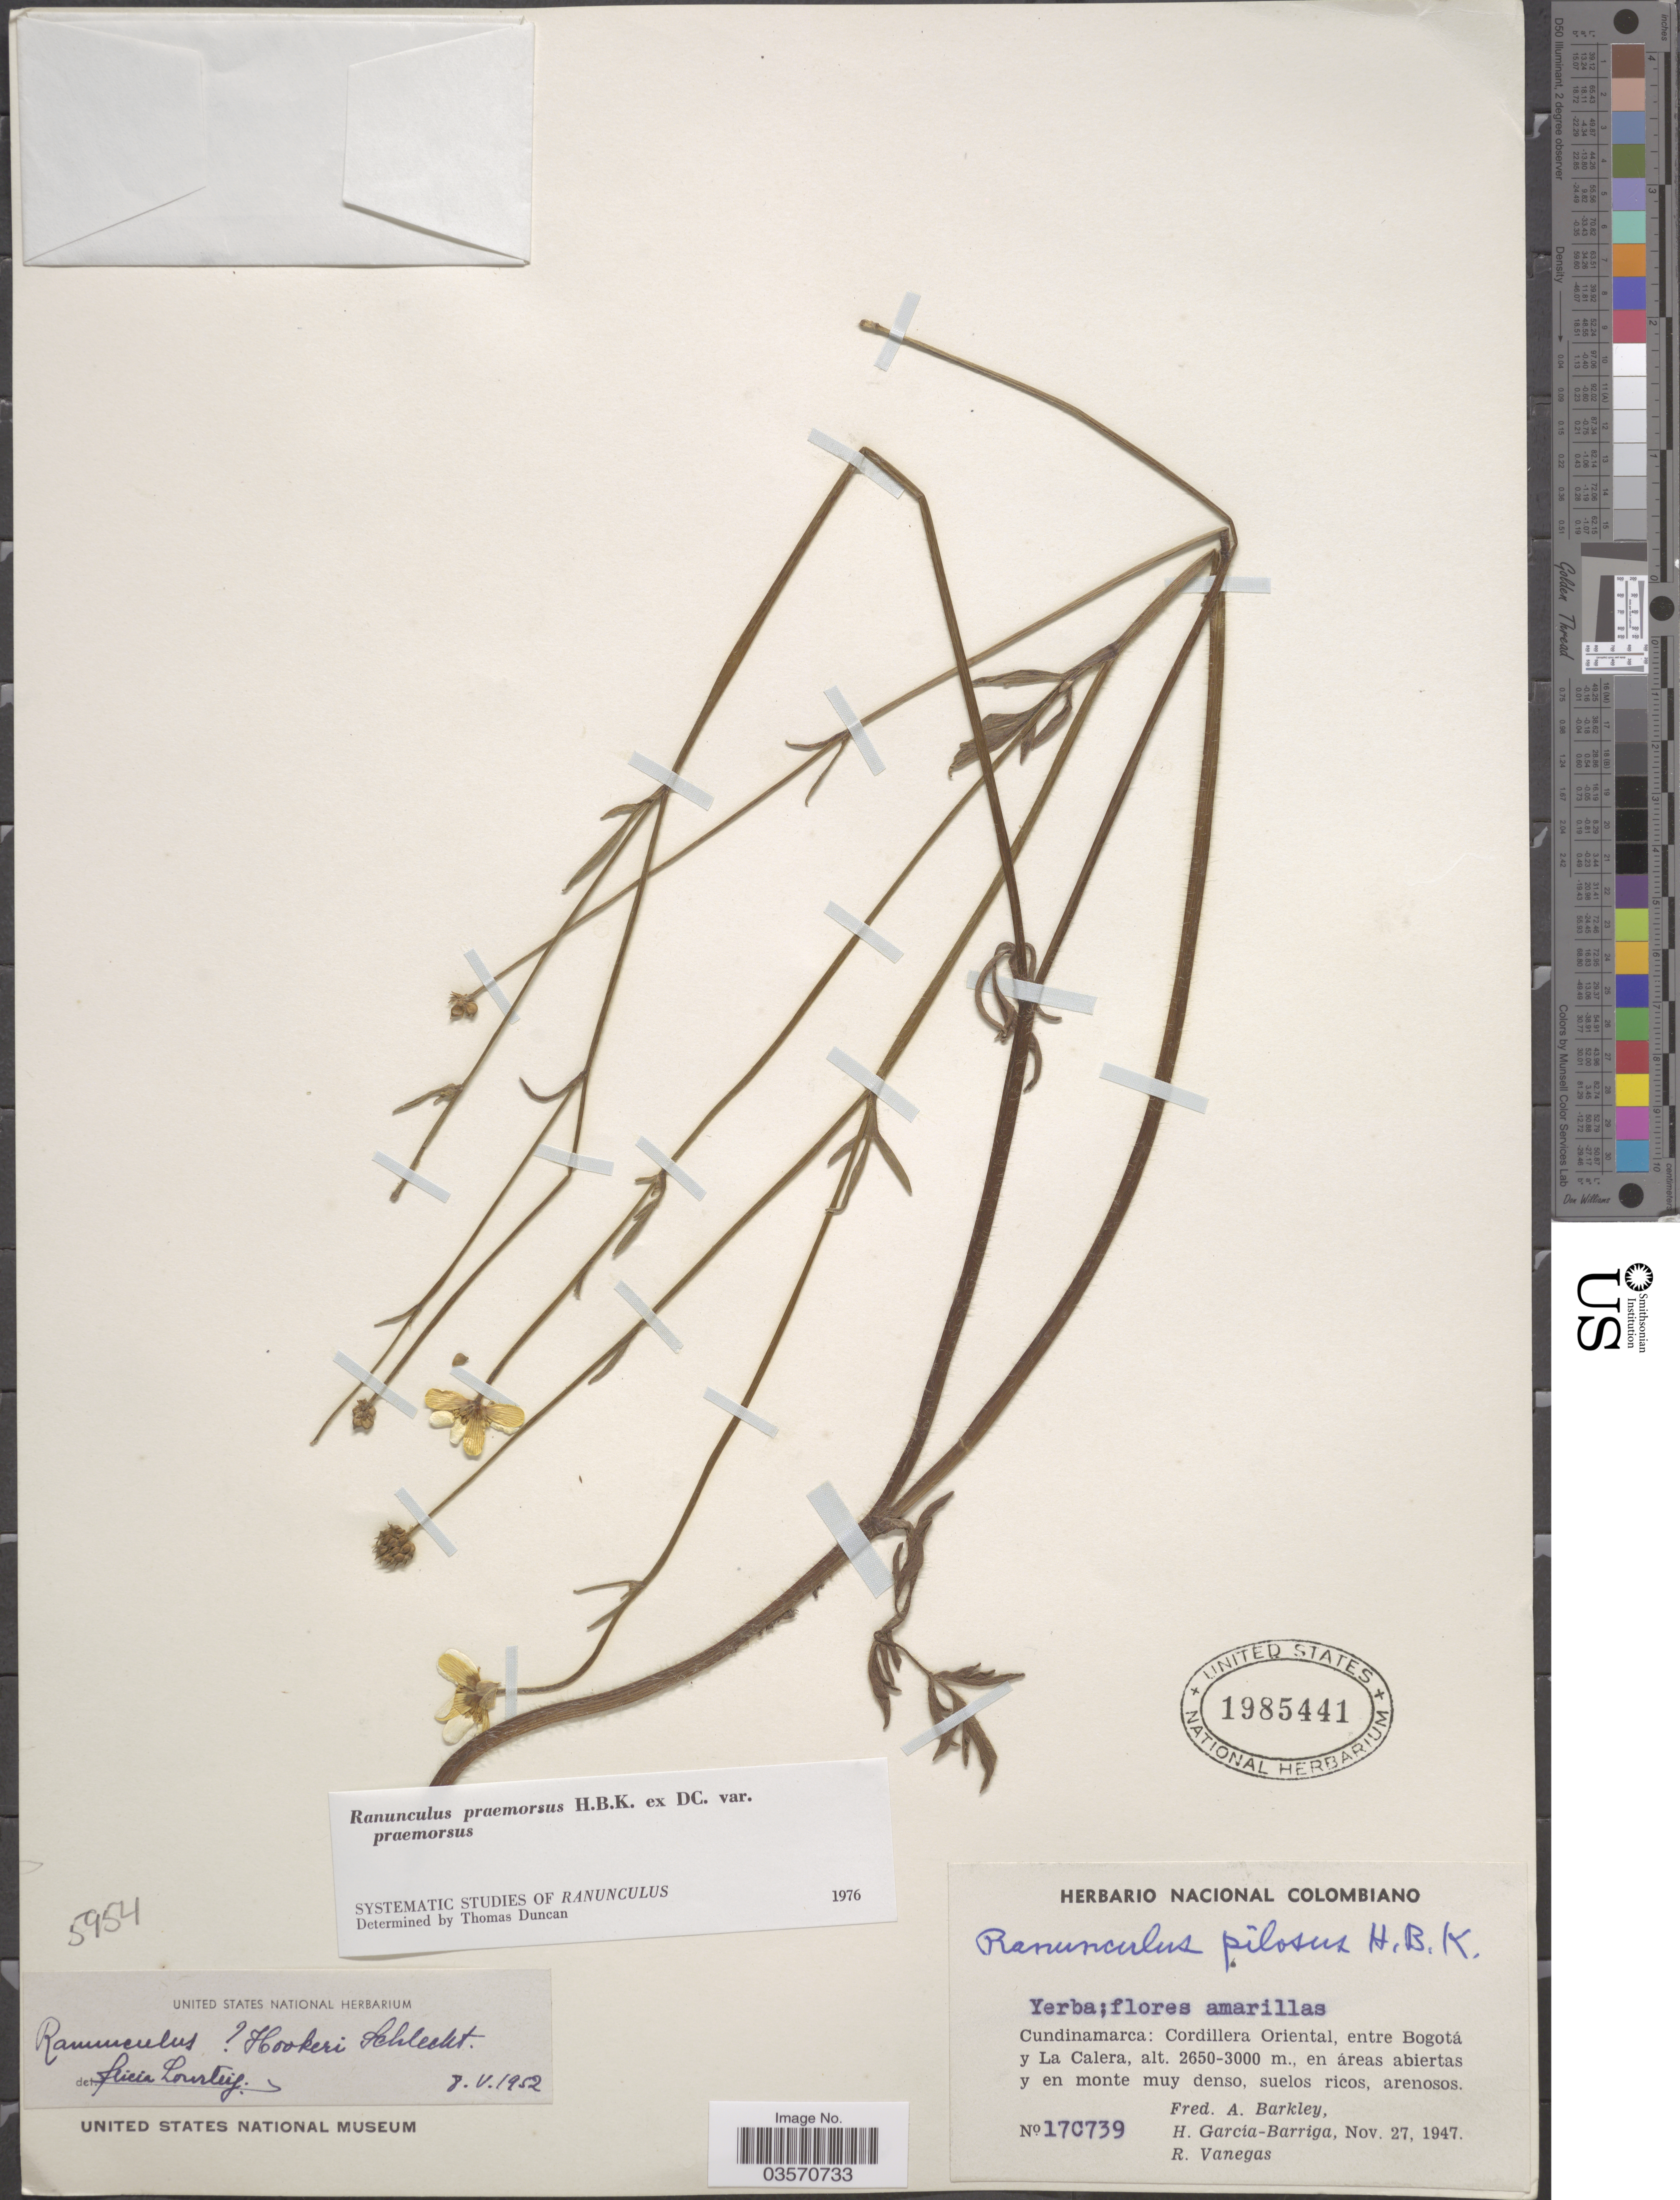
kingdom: Plantae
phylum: Tracheophyta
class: Magnoliopsida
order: Ranunculales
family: Ranunculaceae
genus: Ranunculus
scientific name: Ranunculus praemorsus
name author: Kunth ex DC.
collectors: F. A. Barkley, H. García Barriga & R. Vanegas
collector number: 17C739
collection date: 1947-11-27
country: Colombia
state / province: Cundinamarca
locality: Cordillera Oriental, entre Bogotá y la Calera, en áreas abiertas y en monte muy denso, suelos, ricos, arenosos.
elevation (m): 2650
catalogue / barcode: US 1985441